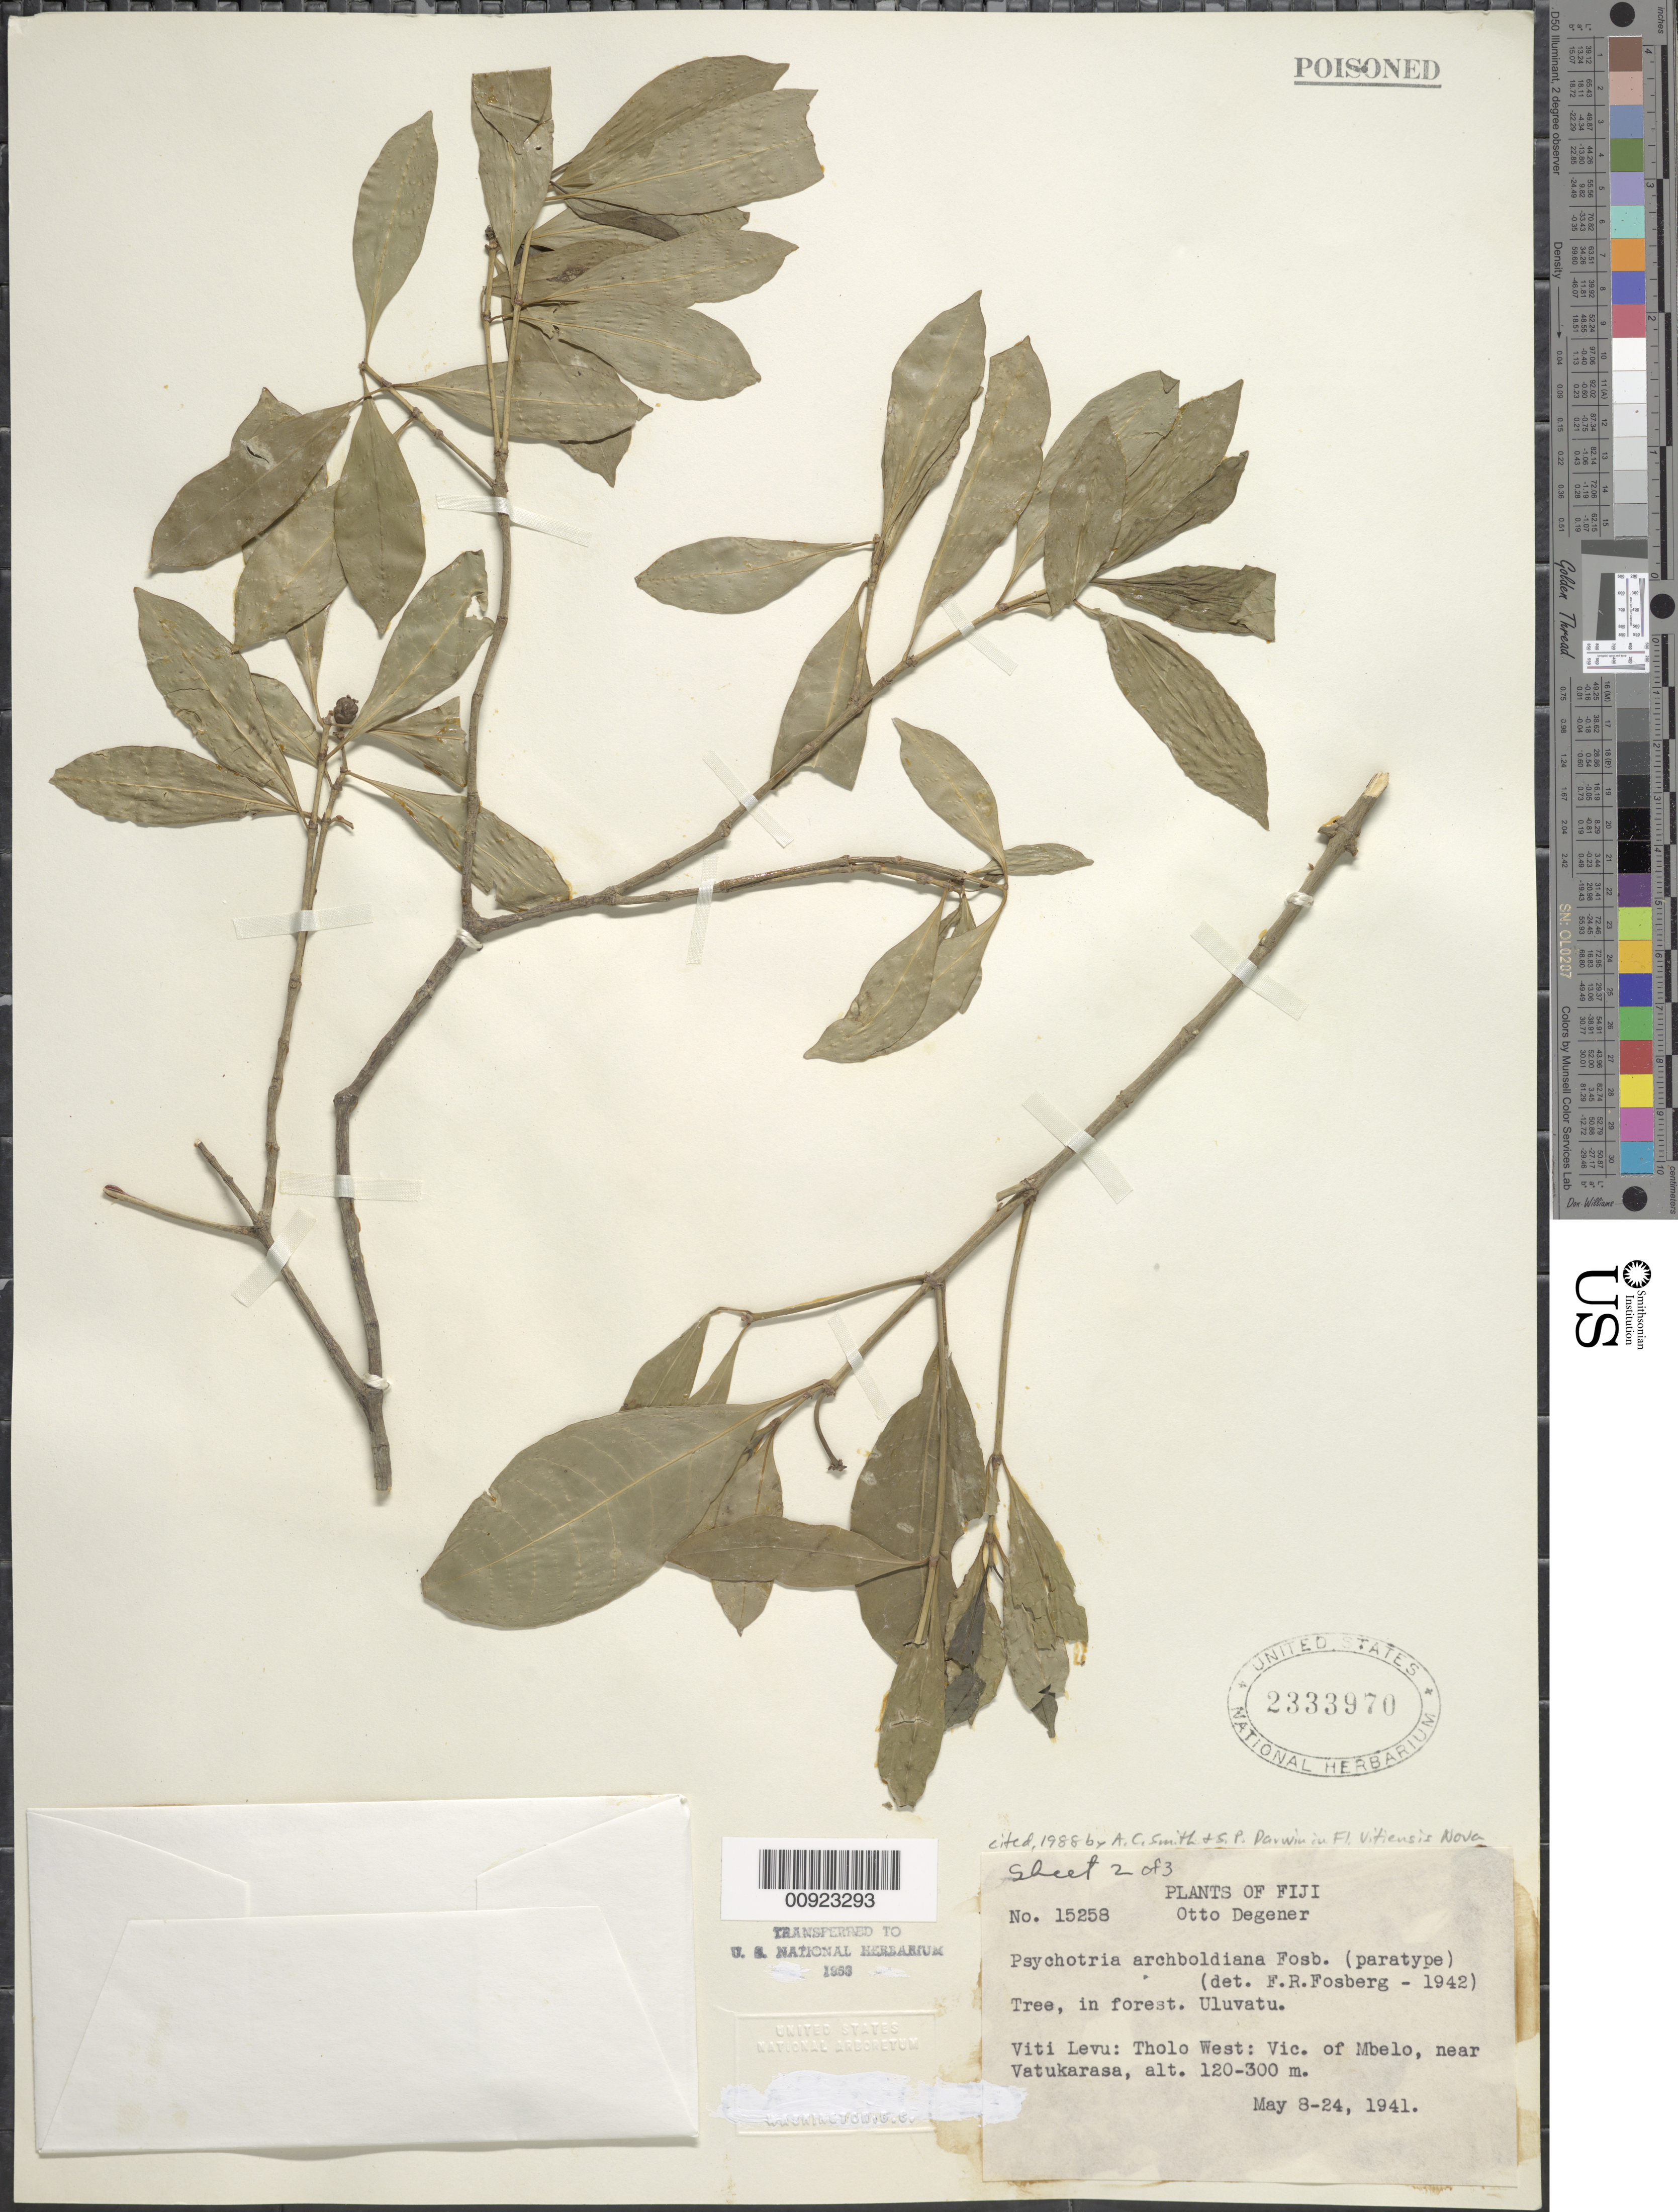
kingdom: Plantae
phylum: Tracheophyta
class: Magnoliopsida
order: Gentianales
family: Rubiaceae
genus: Psychotria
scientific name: Psychotria archboldiana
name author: Fosberg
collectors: O. Degener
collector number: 15258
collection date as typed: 08 May 1941 to 24 May 1941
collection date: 1941-05-08/1941-05-24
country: Fiji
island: Viti Levu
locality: Tholo West: Vicinity of Mbelo, near Vatukarasa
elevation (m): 120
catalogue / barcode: US 2333970